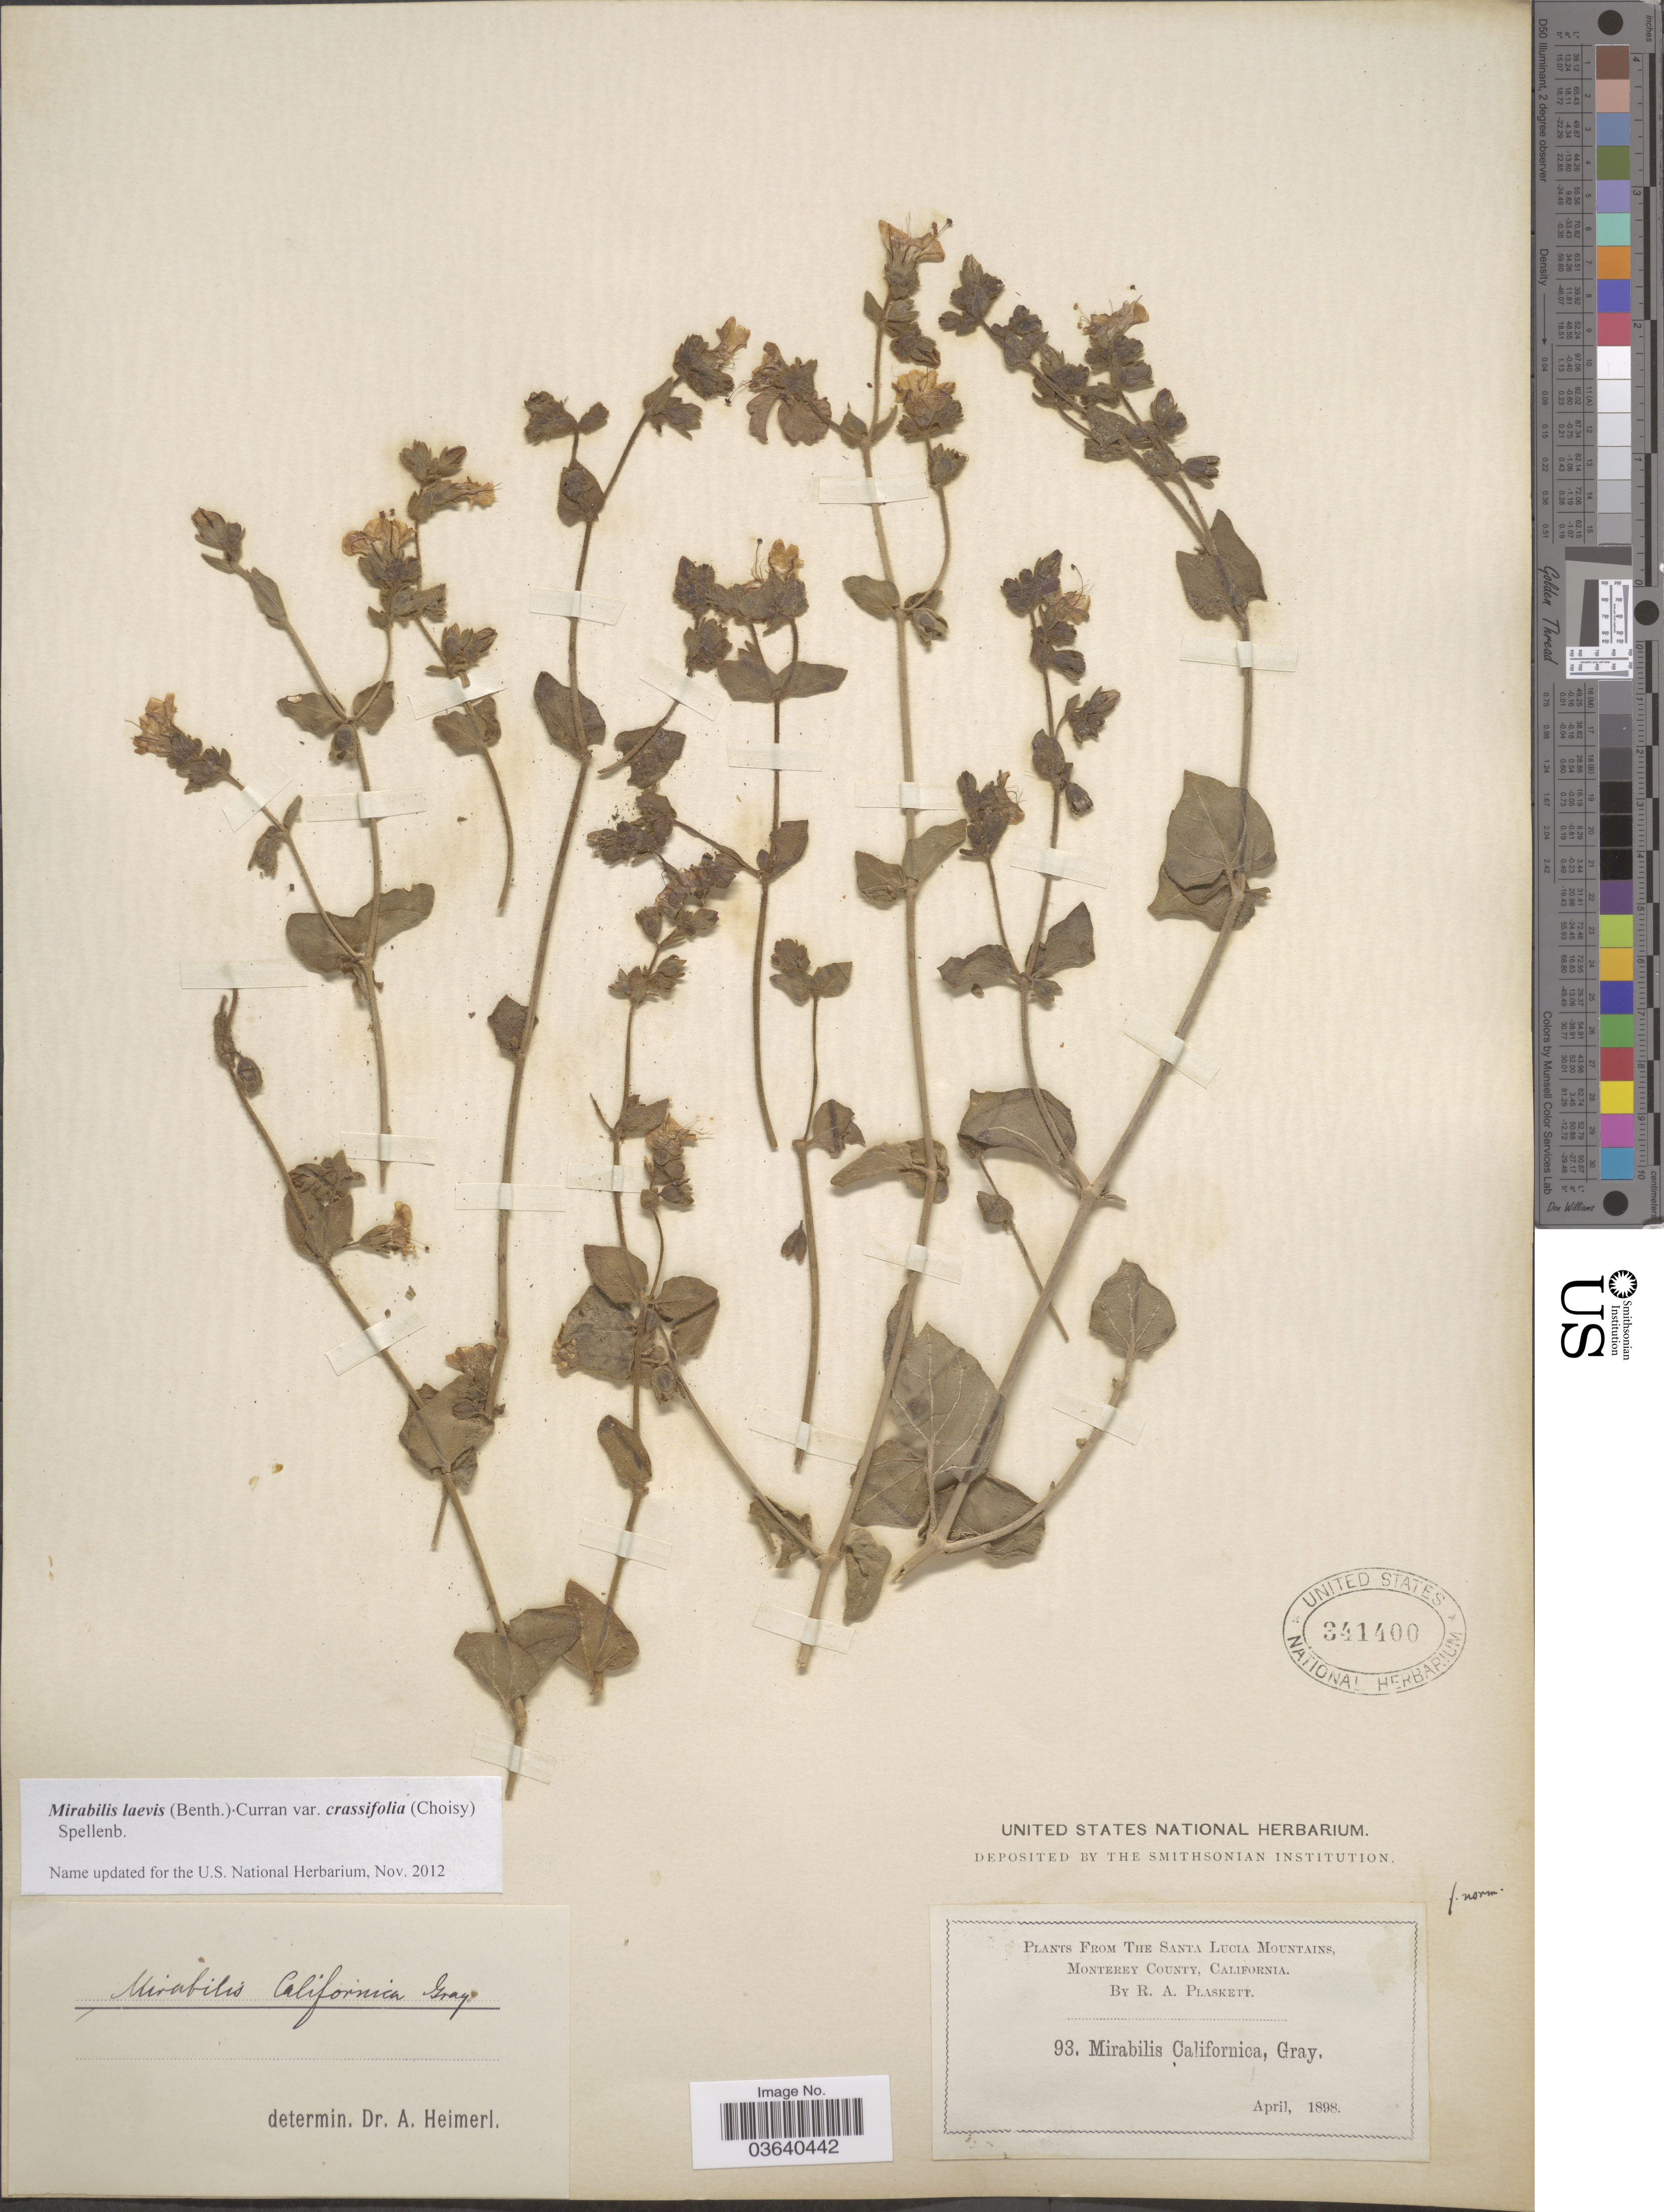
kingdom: Plantae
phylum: Tracheophyta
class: Magnoliopsida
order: Caryophyllales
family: Nyctaginaceae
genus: Mirabilis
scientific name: Mirabilis laevis var. crassifolia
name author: (Choisy) Spellenb.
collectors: R. Plaskett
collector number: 93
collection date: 1898-04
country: United States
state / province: California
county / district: Monterey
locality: The Santa Lucia Mountains. Monterey County.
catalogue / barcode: US 341400